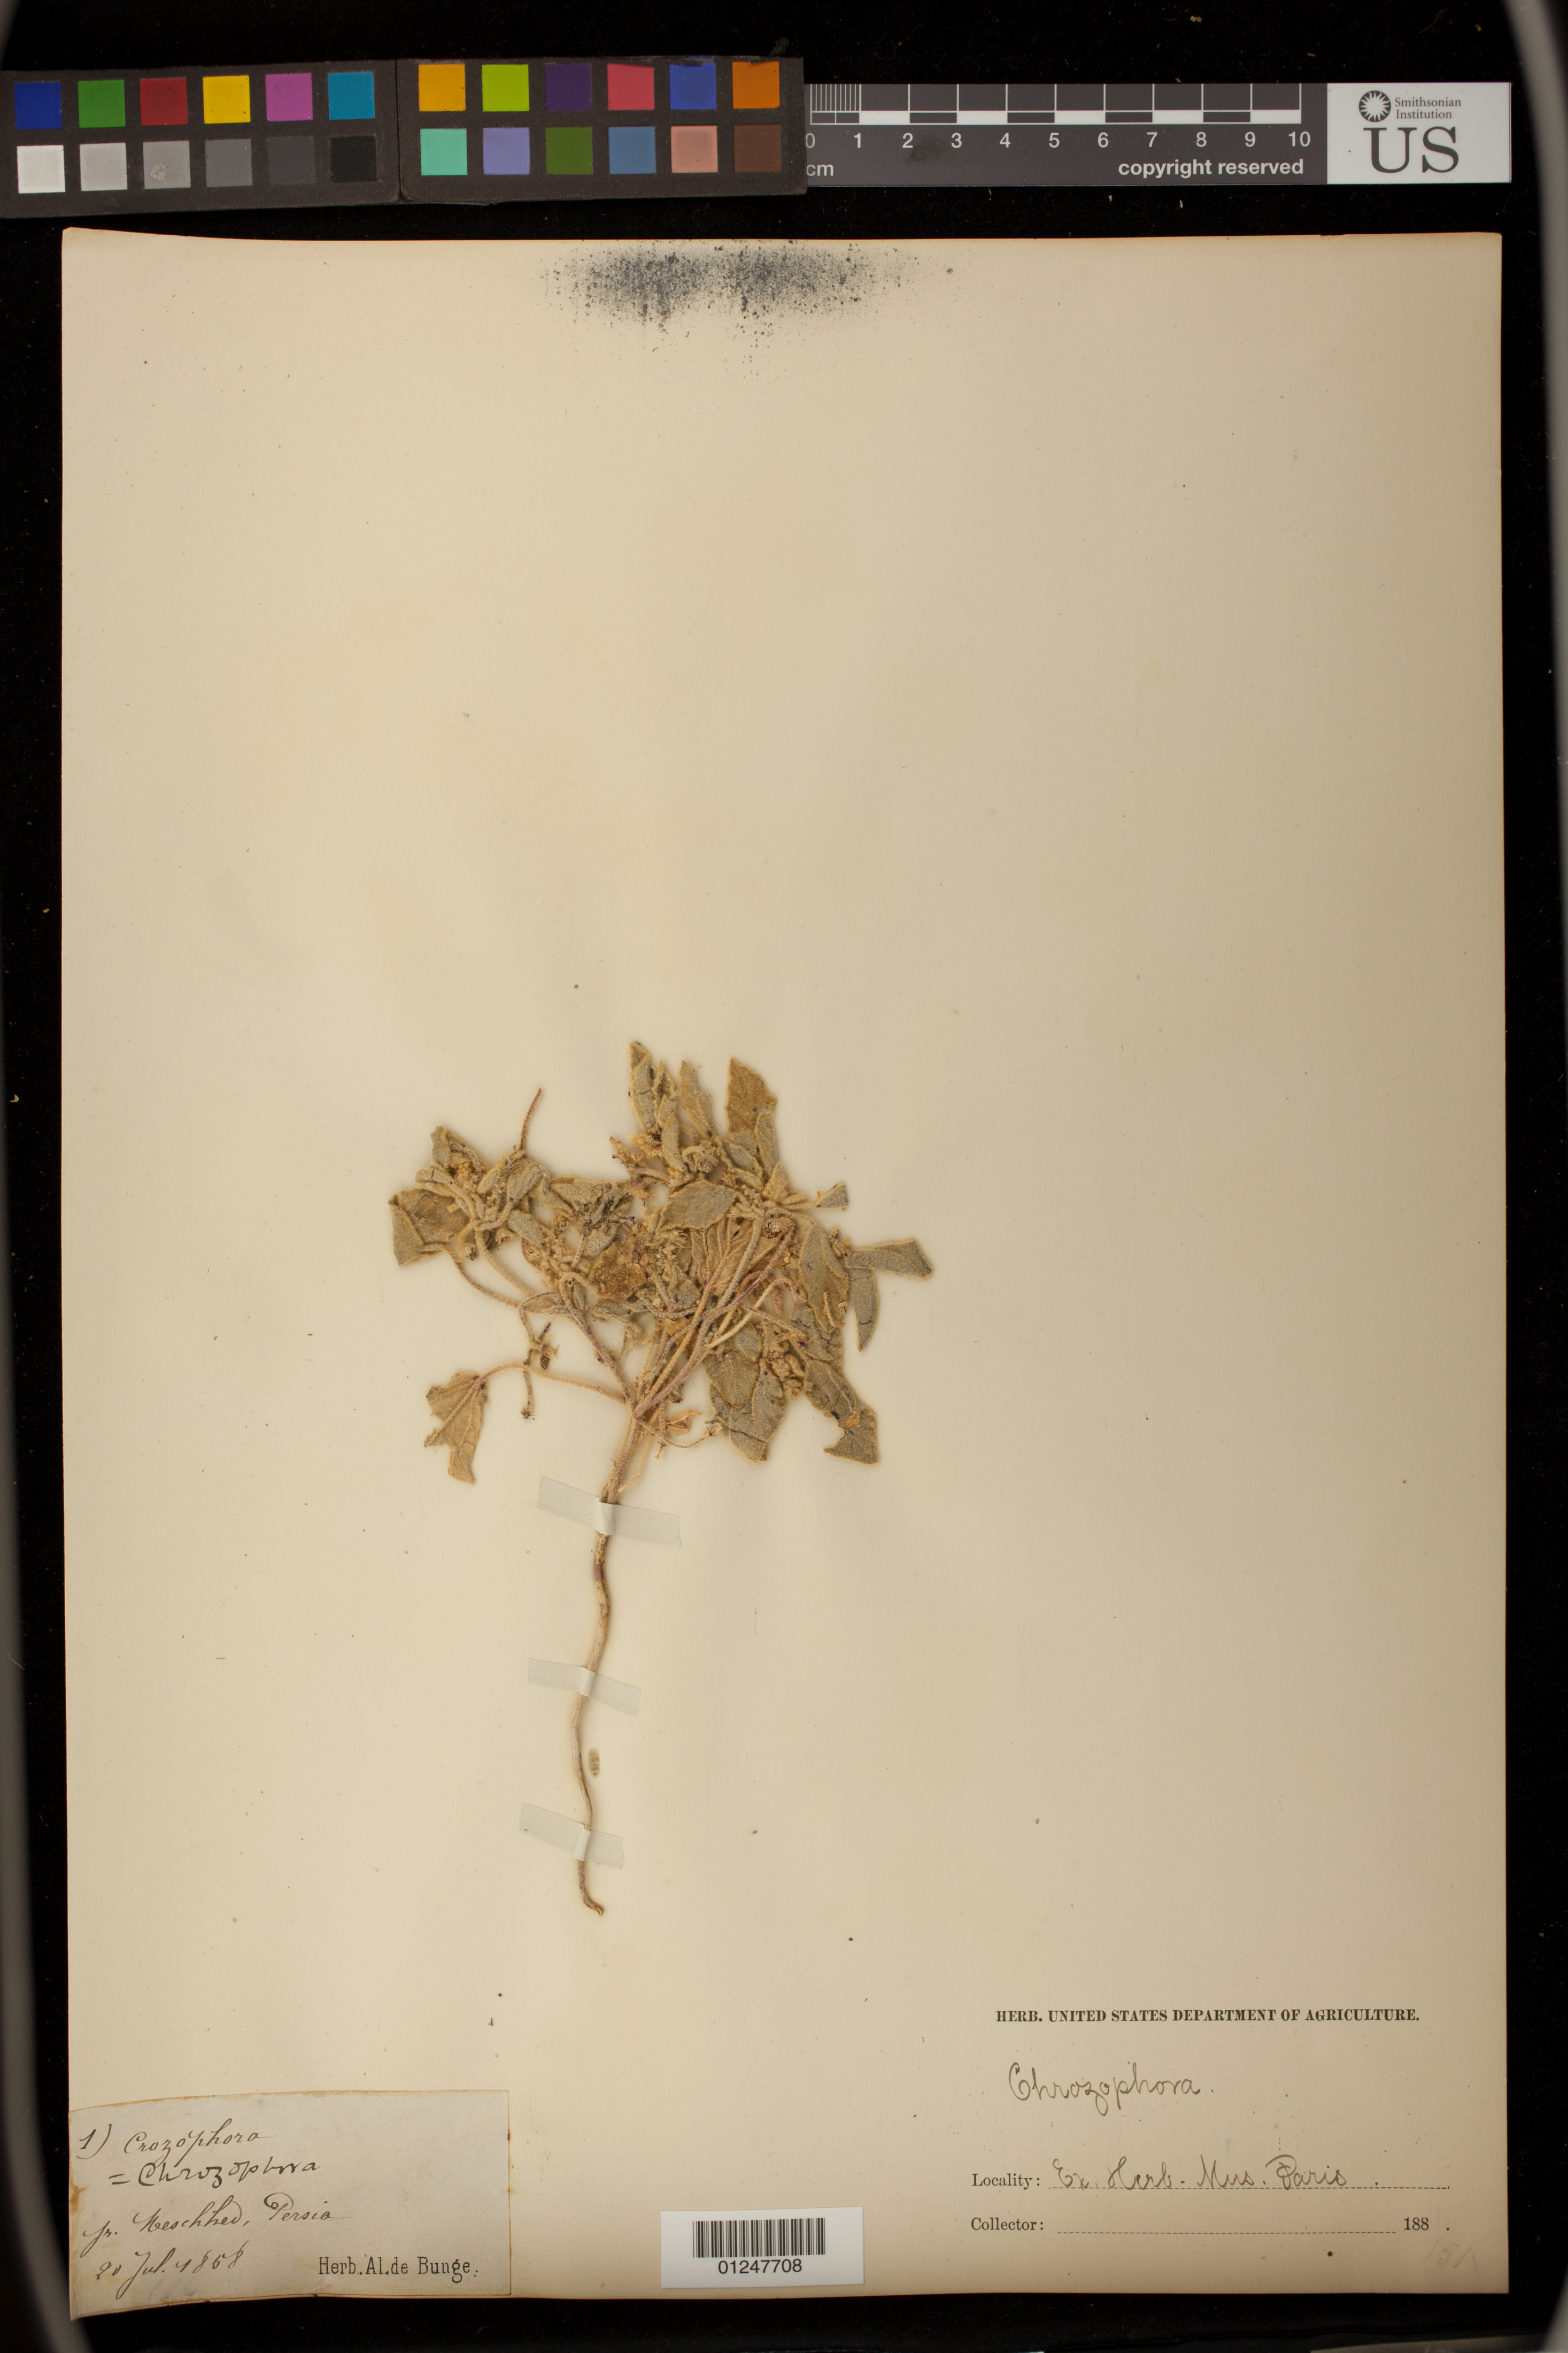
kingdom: Plantae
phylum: Tracheophyta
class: Magnoliopsida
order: Malpighiales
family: Euphorbiaceae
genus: Chrozophora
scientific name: Chrozophora sp.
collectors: A. De Bunge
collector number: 1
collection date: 1858-07-20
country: Iran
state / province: Razavi Khorasan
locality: Mashhad, [[Meschhed]] Persia